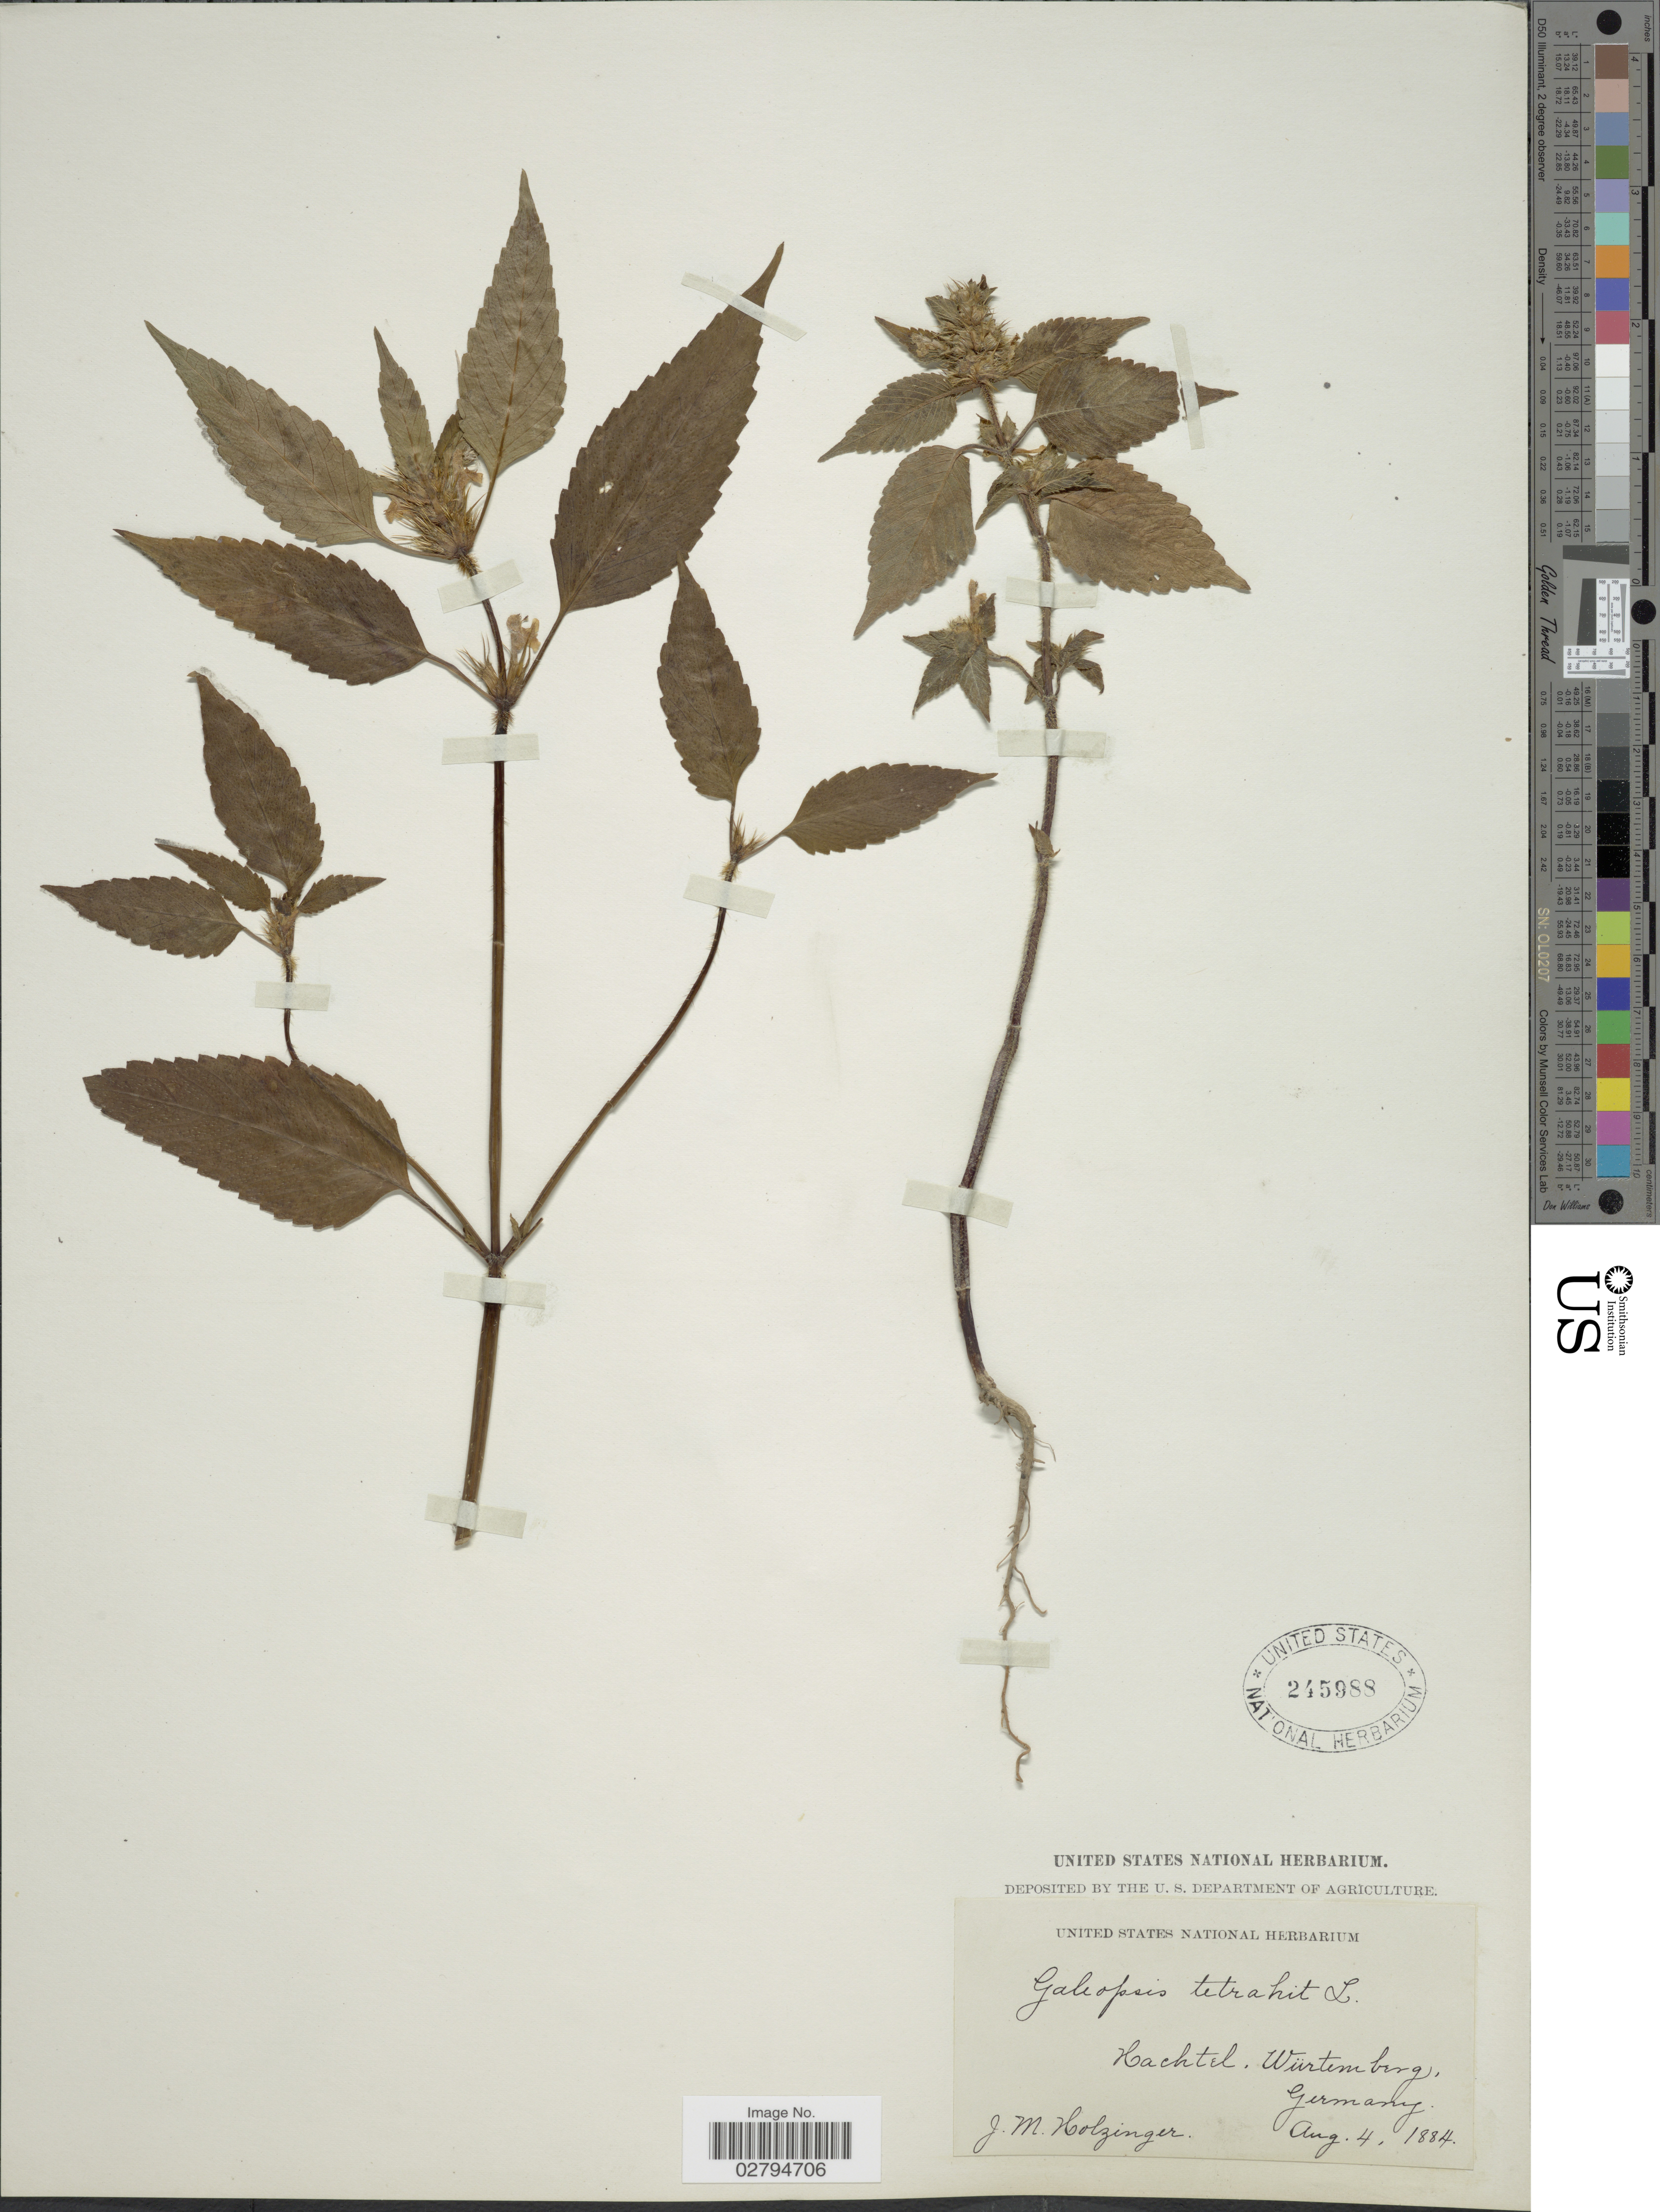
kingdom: Plantae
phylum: Tracheophyta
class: Magnoliopsida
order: Lamiales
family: Lamiaceae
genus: Galeopsis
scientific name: Galeopsis tetrahit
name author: L.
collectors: J. M. Holzinger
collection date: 1884-08-04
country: Germany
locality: Hachtel, Würtemberg.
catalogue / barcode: US 245988